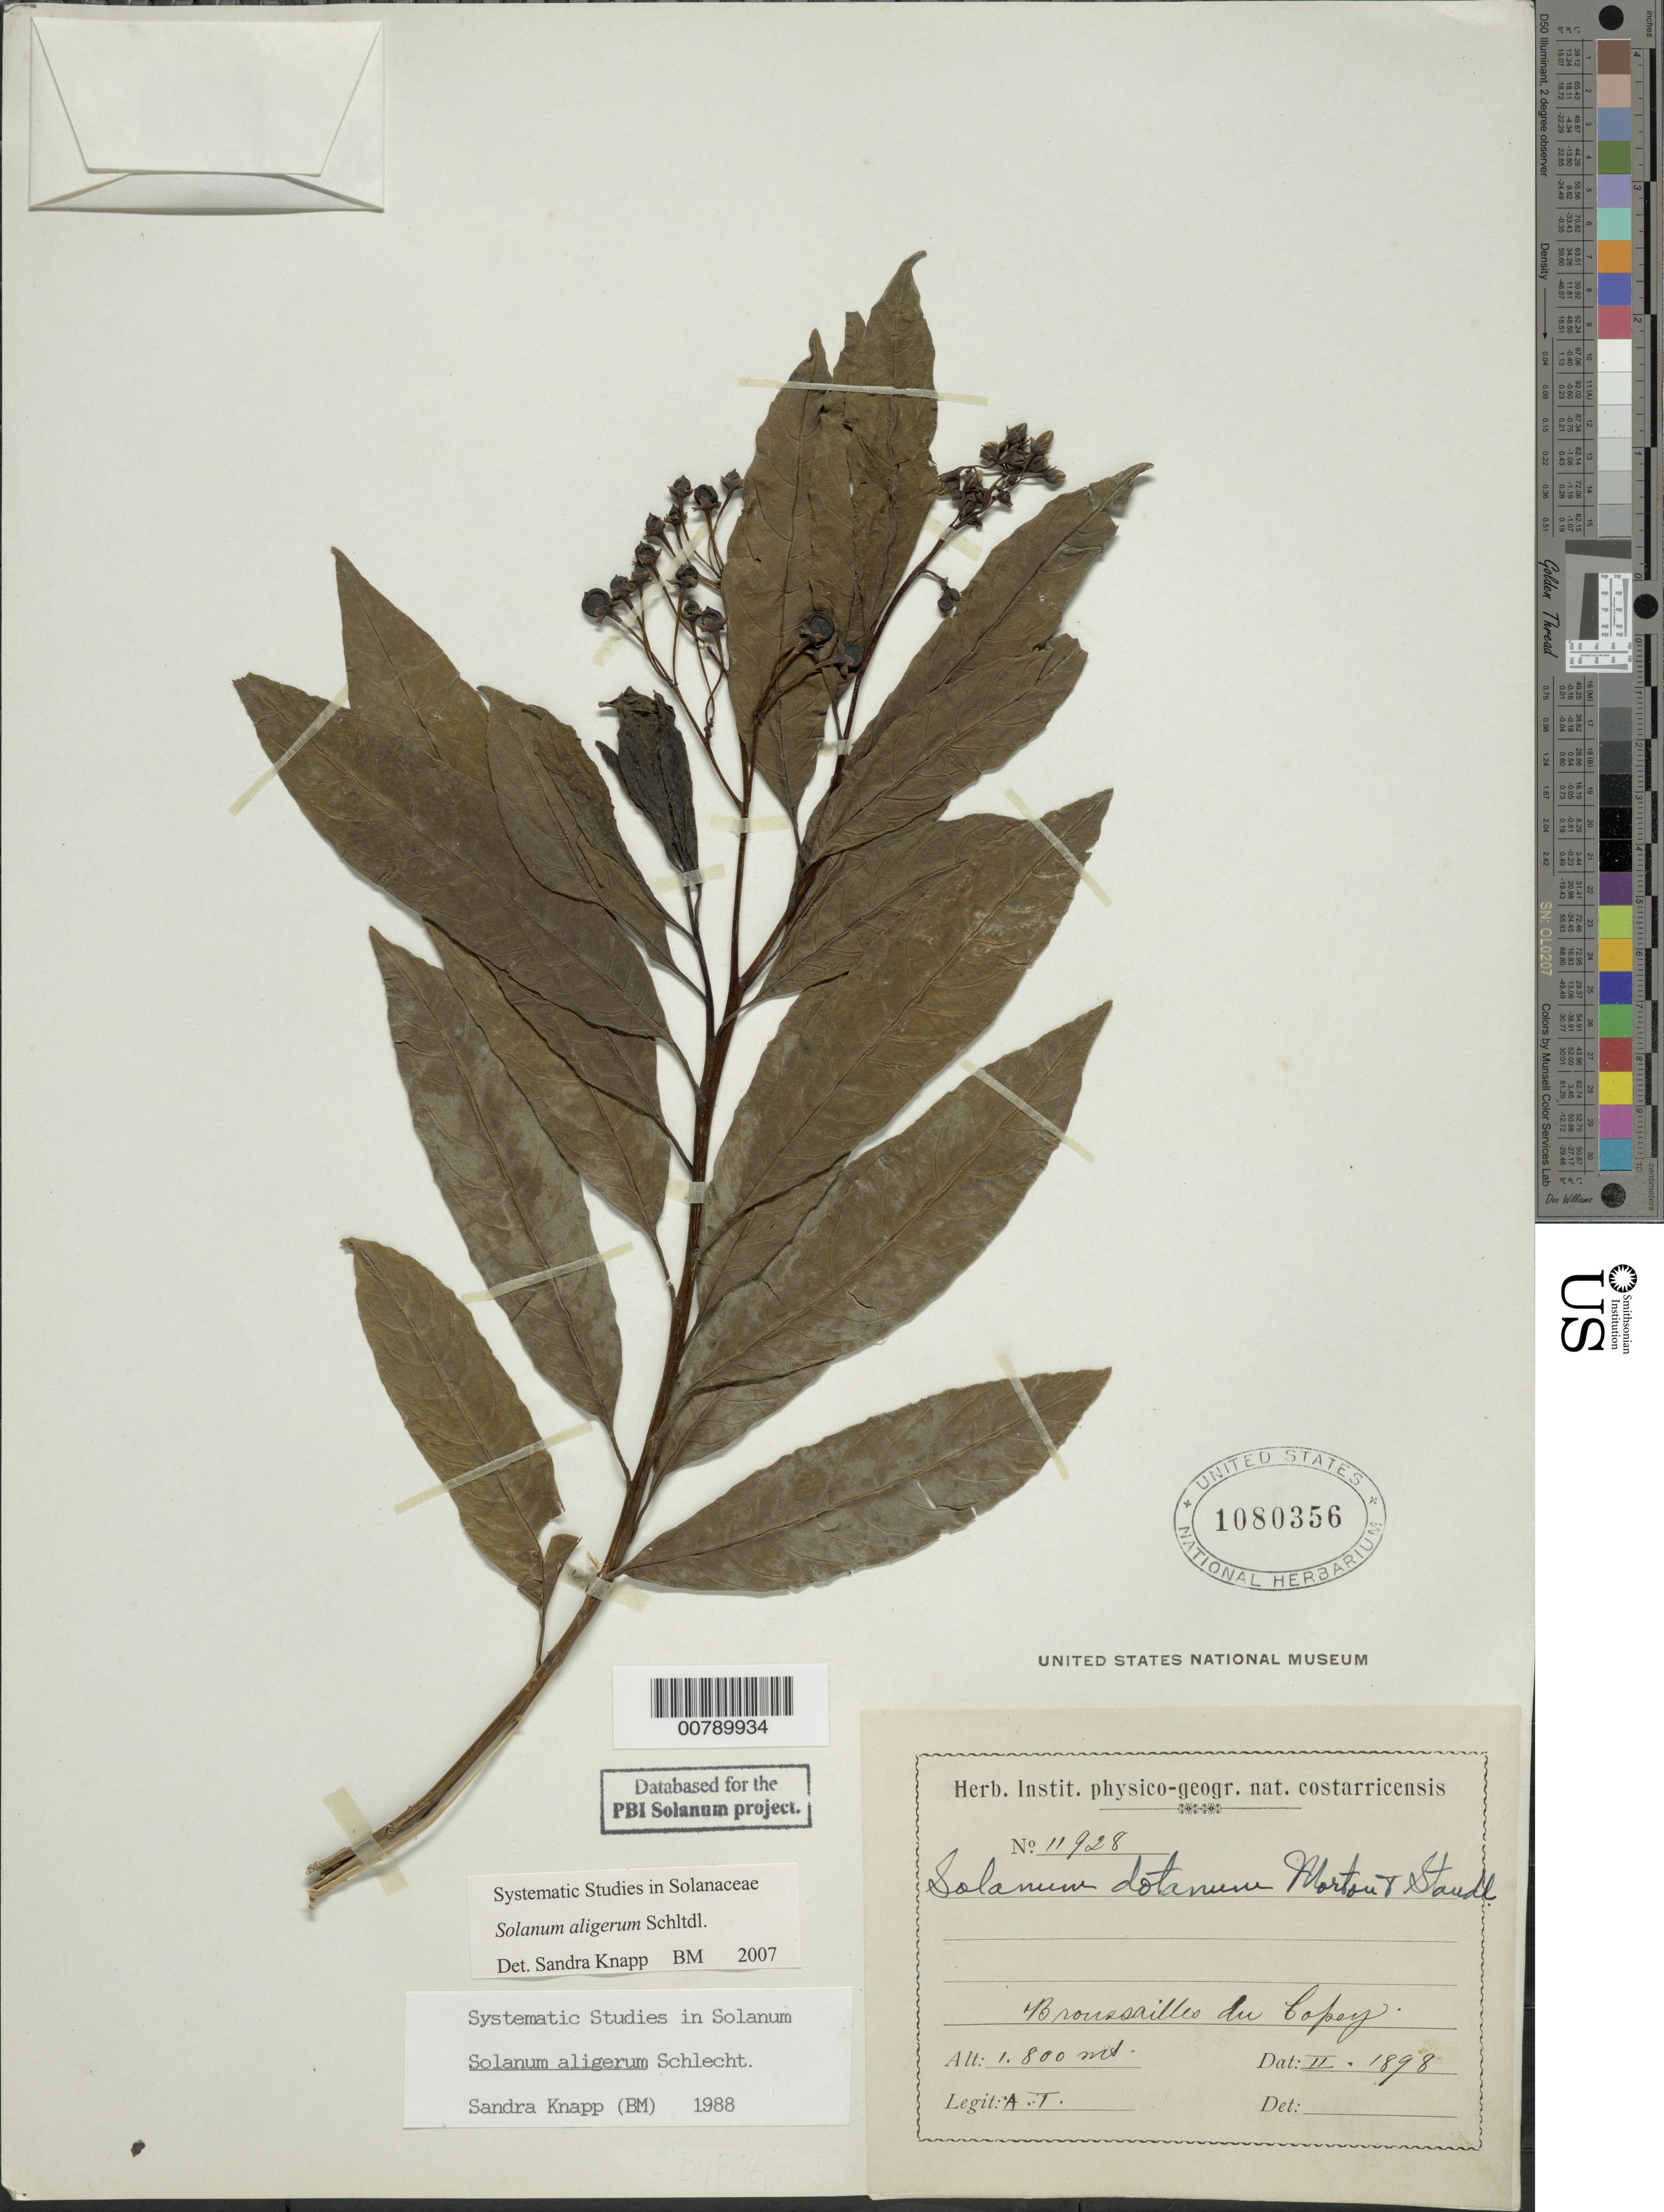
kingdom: Plantae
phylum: Tracheophyta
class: Magnoliopsida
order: Solanales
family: Solanaceae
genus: Solanum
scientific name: Solanum aligerum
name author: Schltdl.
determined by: Knapp, S. D.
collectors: A. Tonduz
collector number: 11-928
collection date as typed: Feb 1898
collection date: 1898-02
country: Costa Rica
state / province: San Jose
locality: Broussailles du Copey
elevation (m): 1800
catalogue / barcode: US 1080356